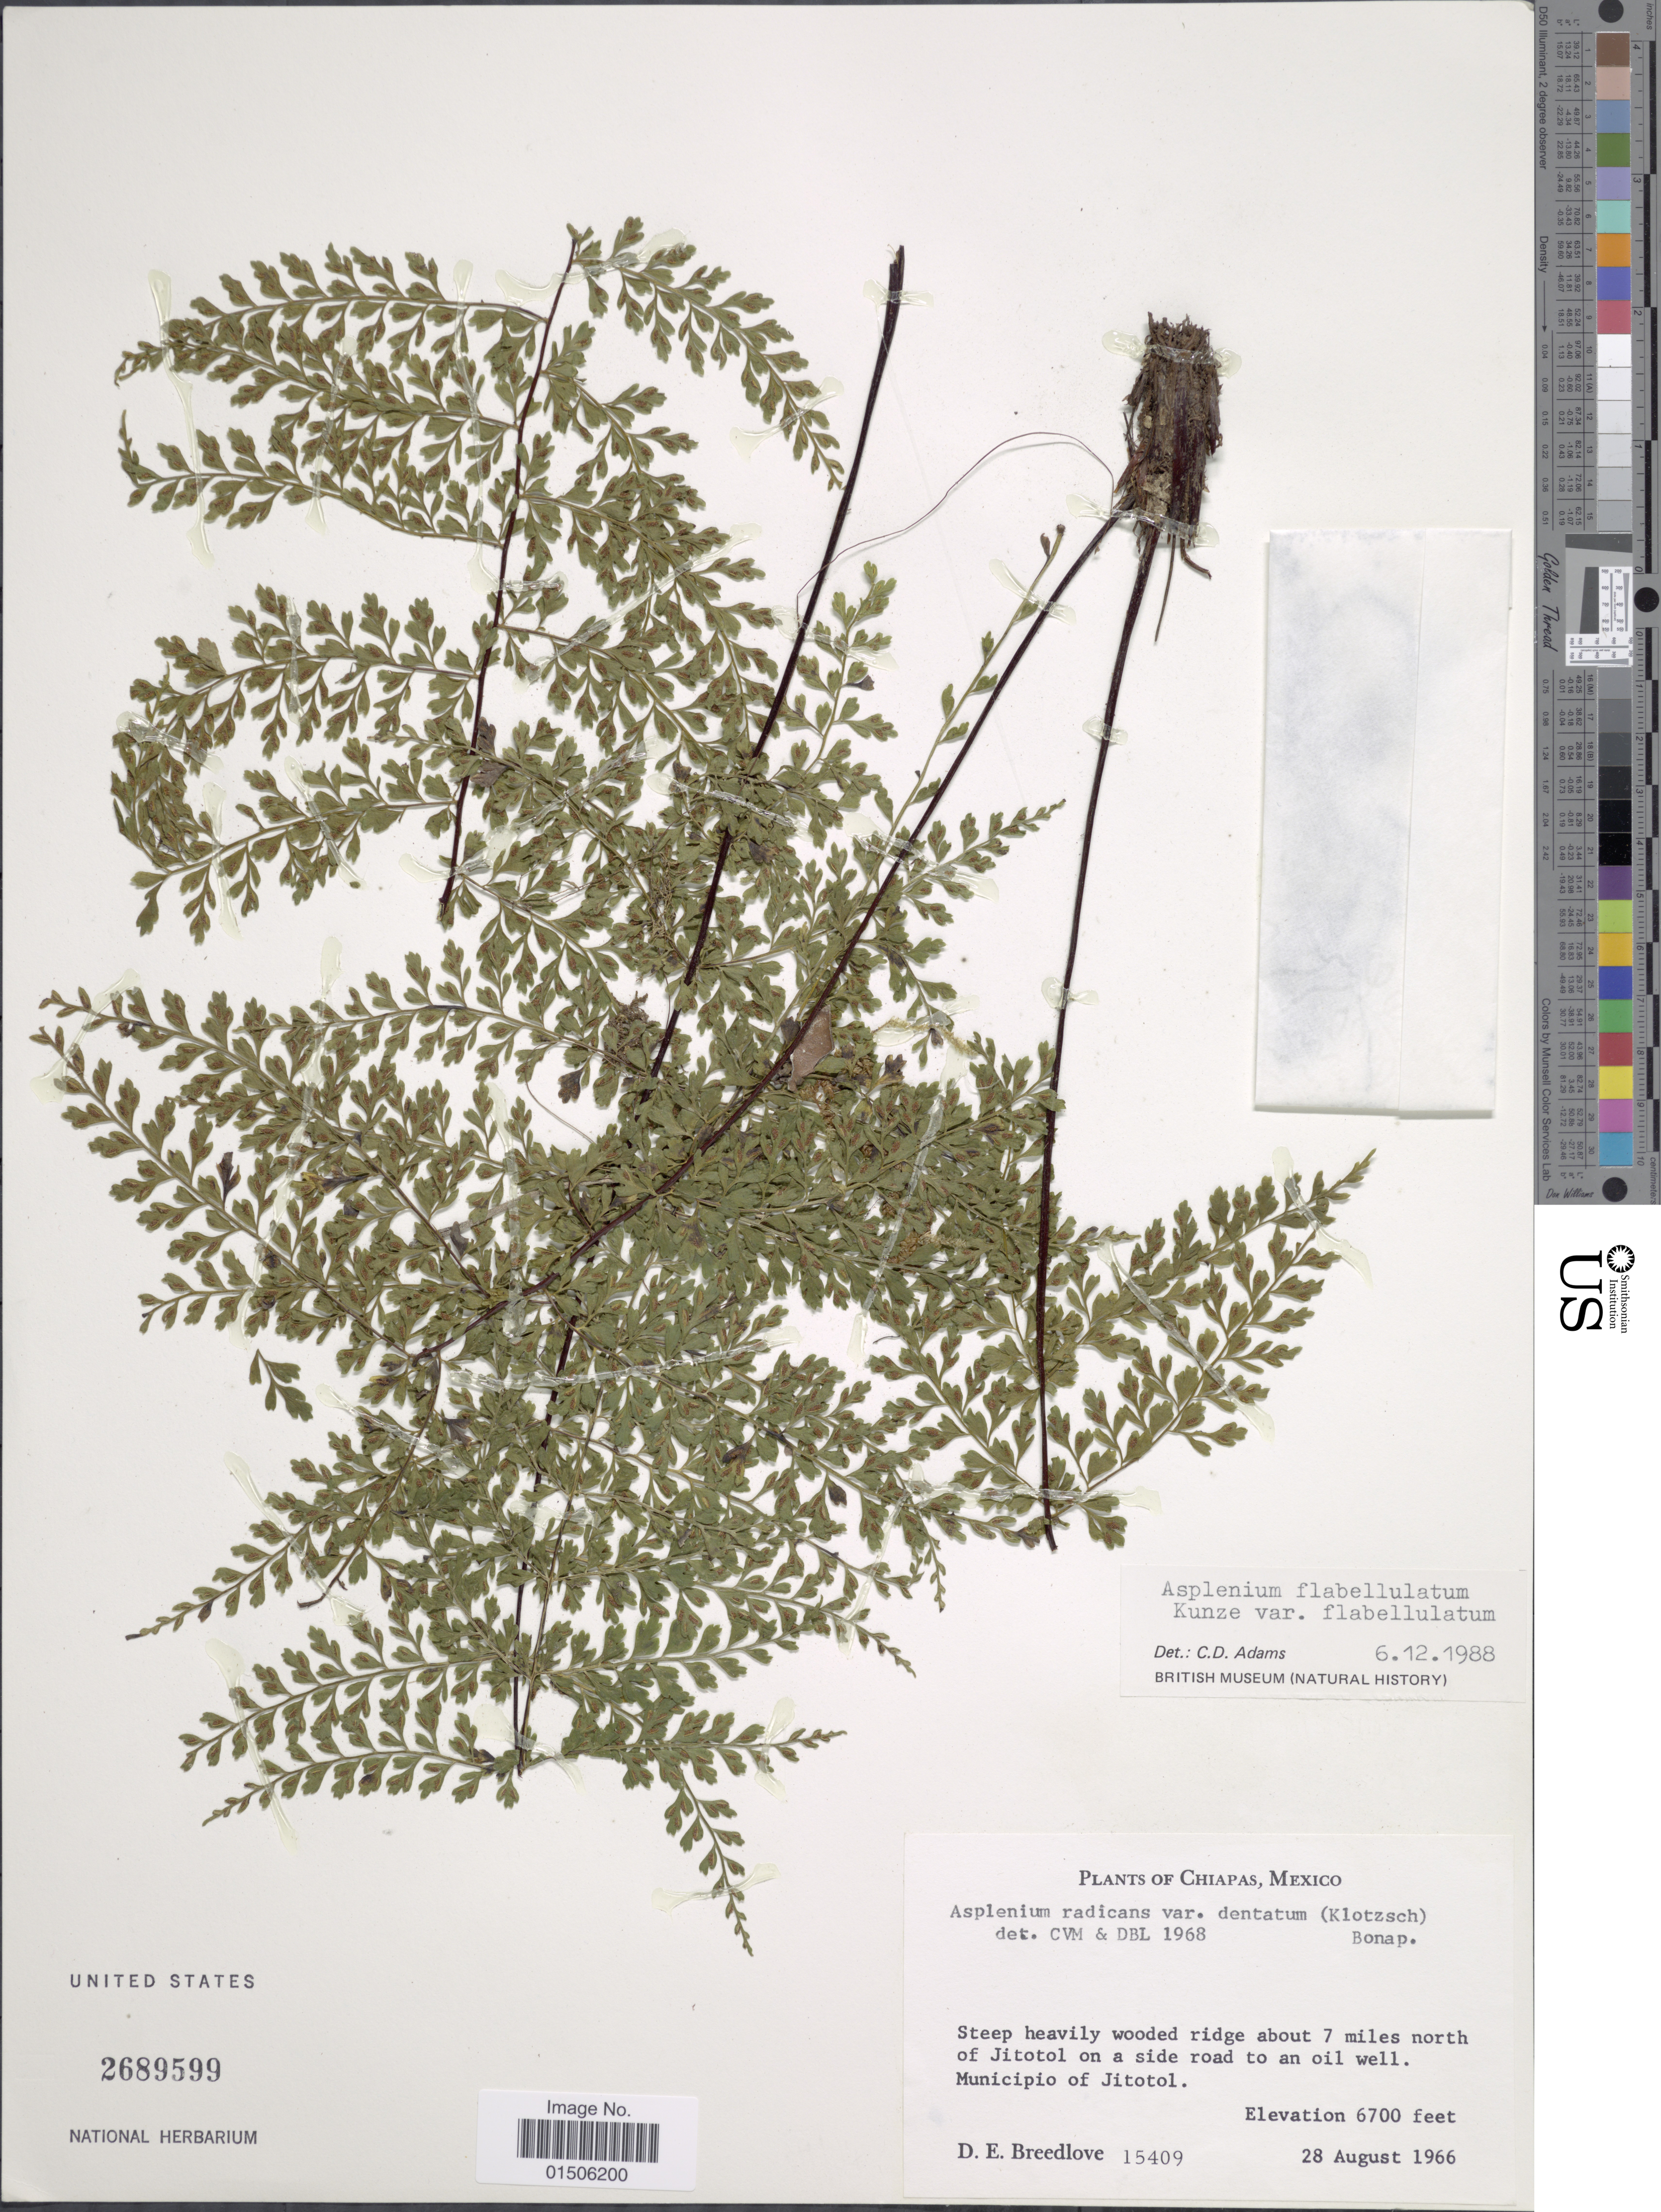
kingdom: Plantae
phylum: Tracheophyta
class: Polypodiopsida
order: Polypodiales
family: Aspleniaceae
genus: Asplenium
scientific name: Asplenium flabellulatum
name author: Kunze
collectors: D. E. Breedlove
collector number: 15409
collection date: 1966-08-28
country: Mexico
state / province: Chiapas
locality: Steep heavily wooded ridge about 7 miles north of Jitotol on a side road to an oil well Municpio of Jitotol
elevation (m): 2042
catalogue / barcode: US 2689599